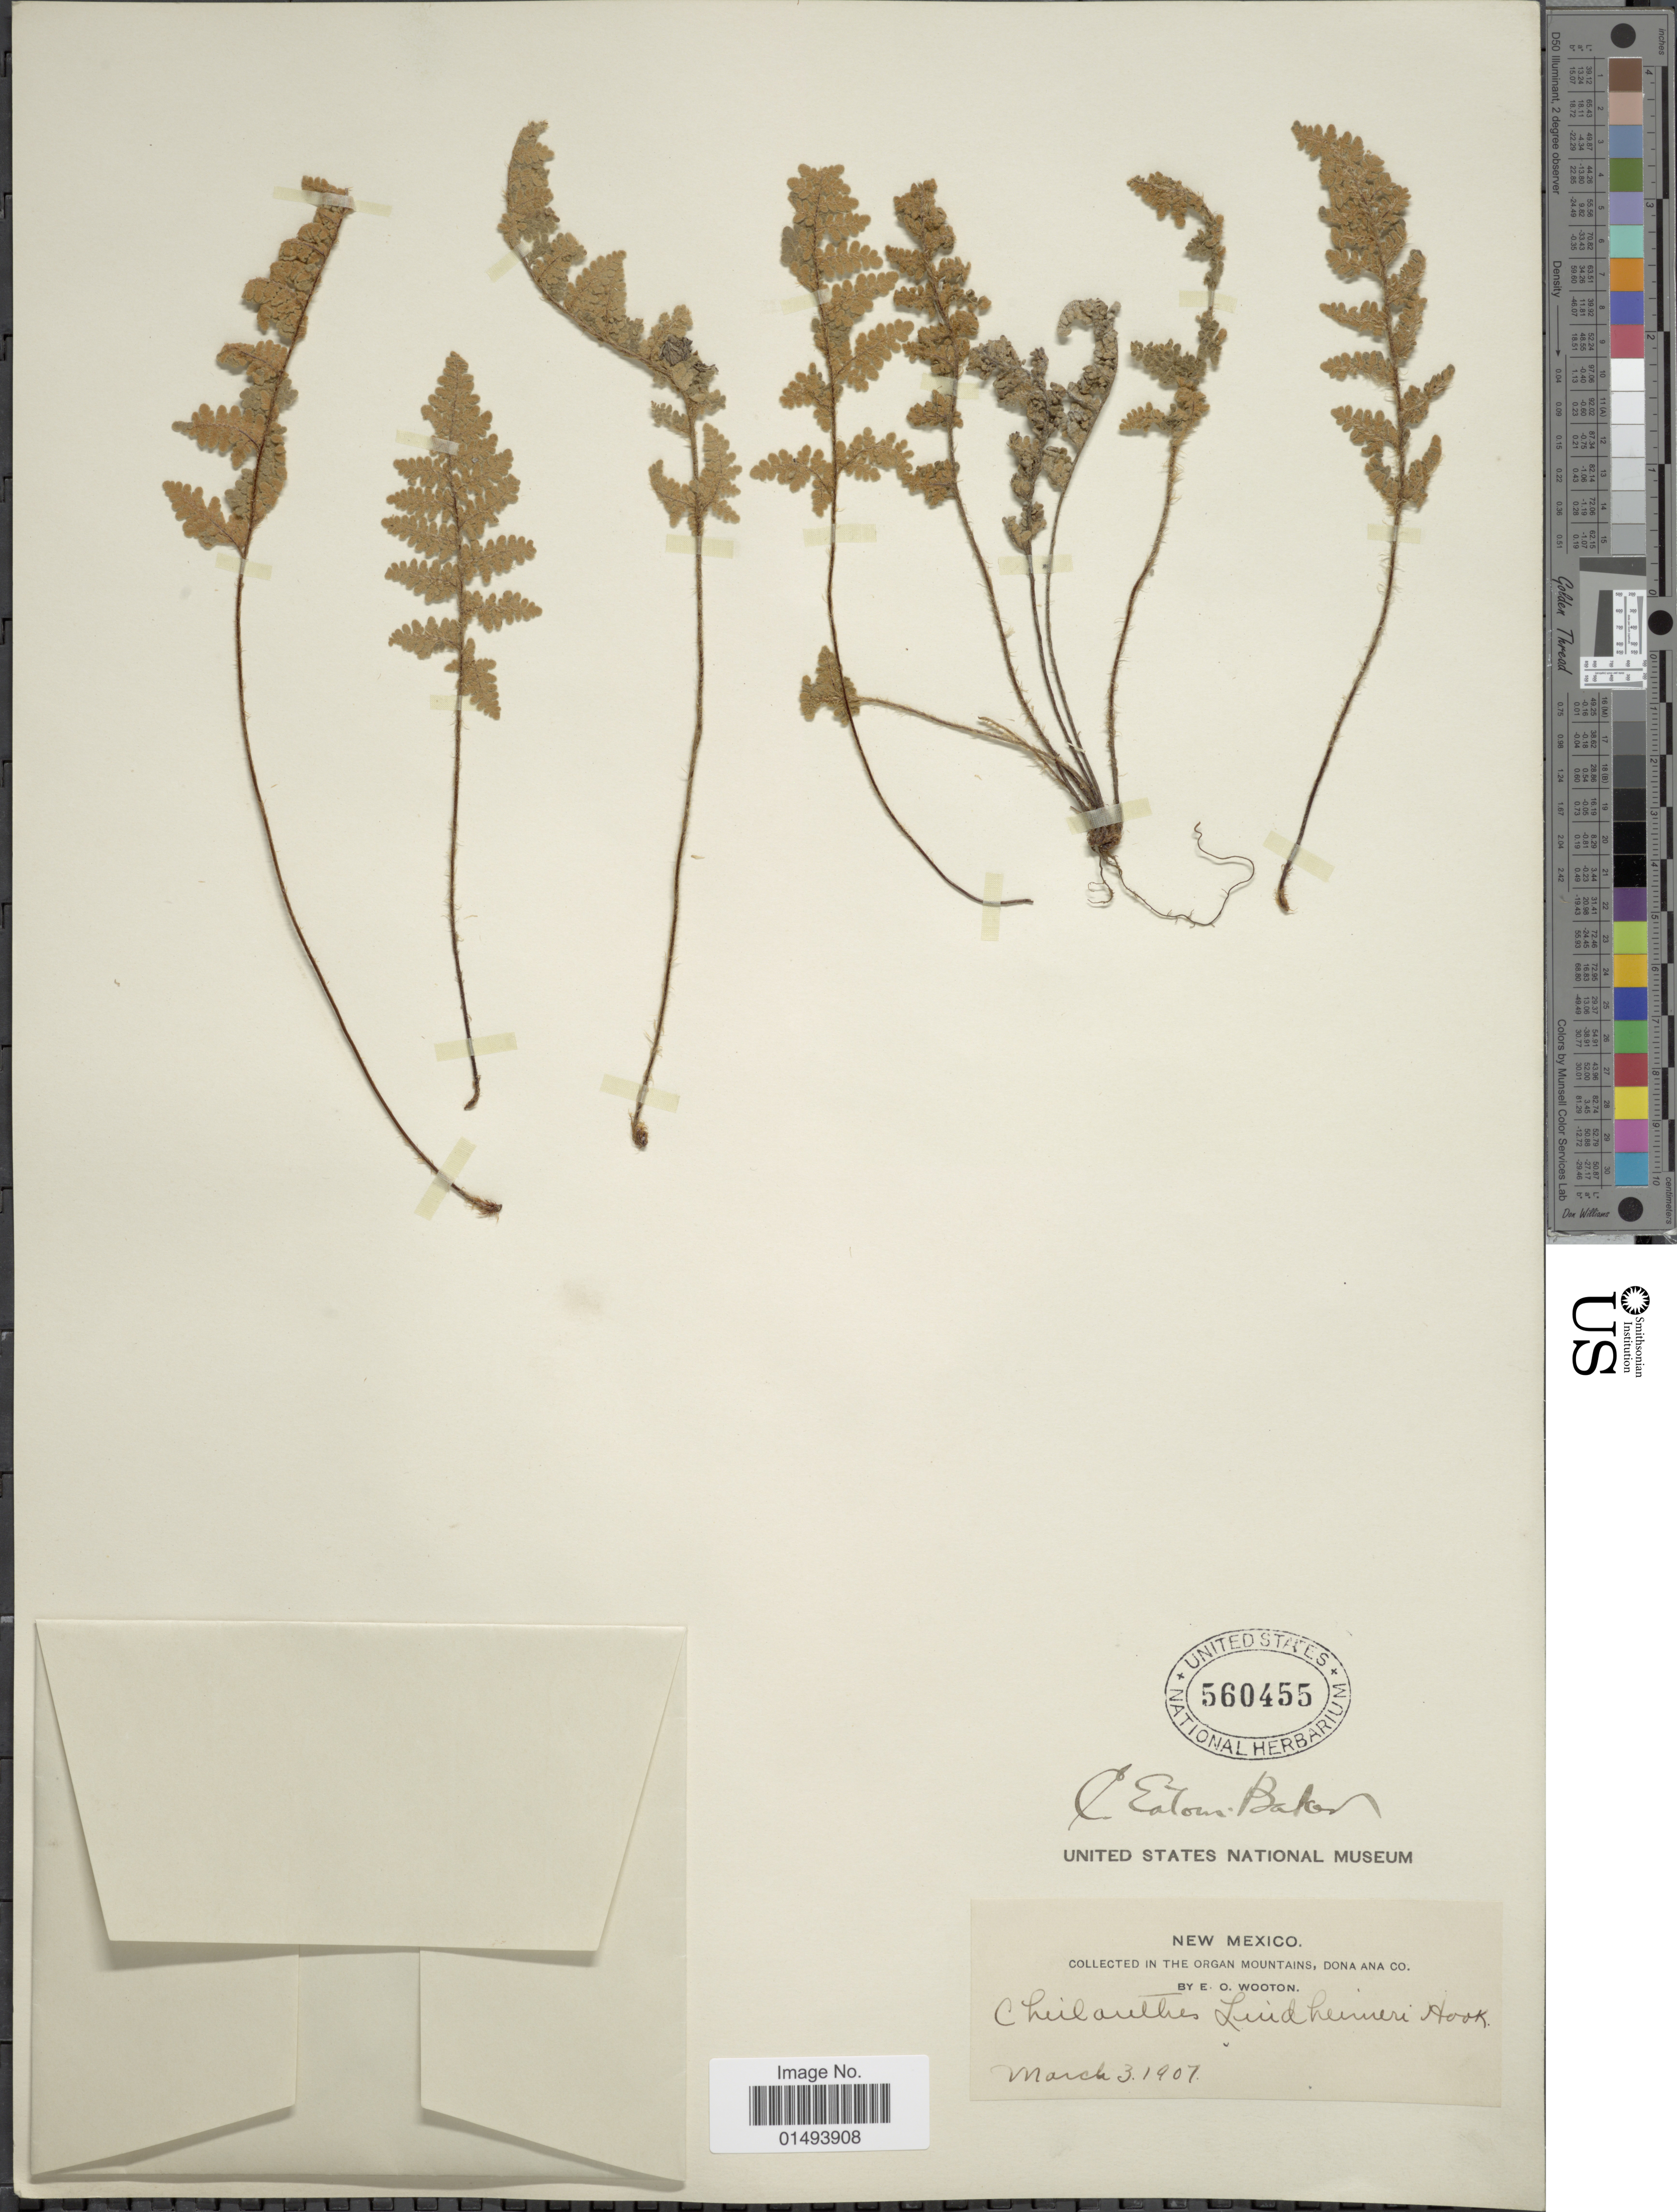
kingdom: Plantae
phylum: Tracheophyta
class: Polypodiopsida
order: Polypodiales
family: Pteridaceae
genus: Myriopteris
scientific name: Myriopteris rufa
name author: Fée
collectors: E. O. Wooton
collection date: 1907-03-03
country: United States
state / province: New Mexico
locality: Collected in the Organ Mountains, Dona Ana Co.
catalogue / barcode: US 560455